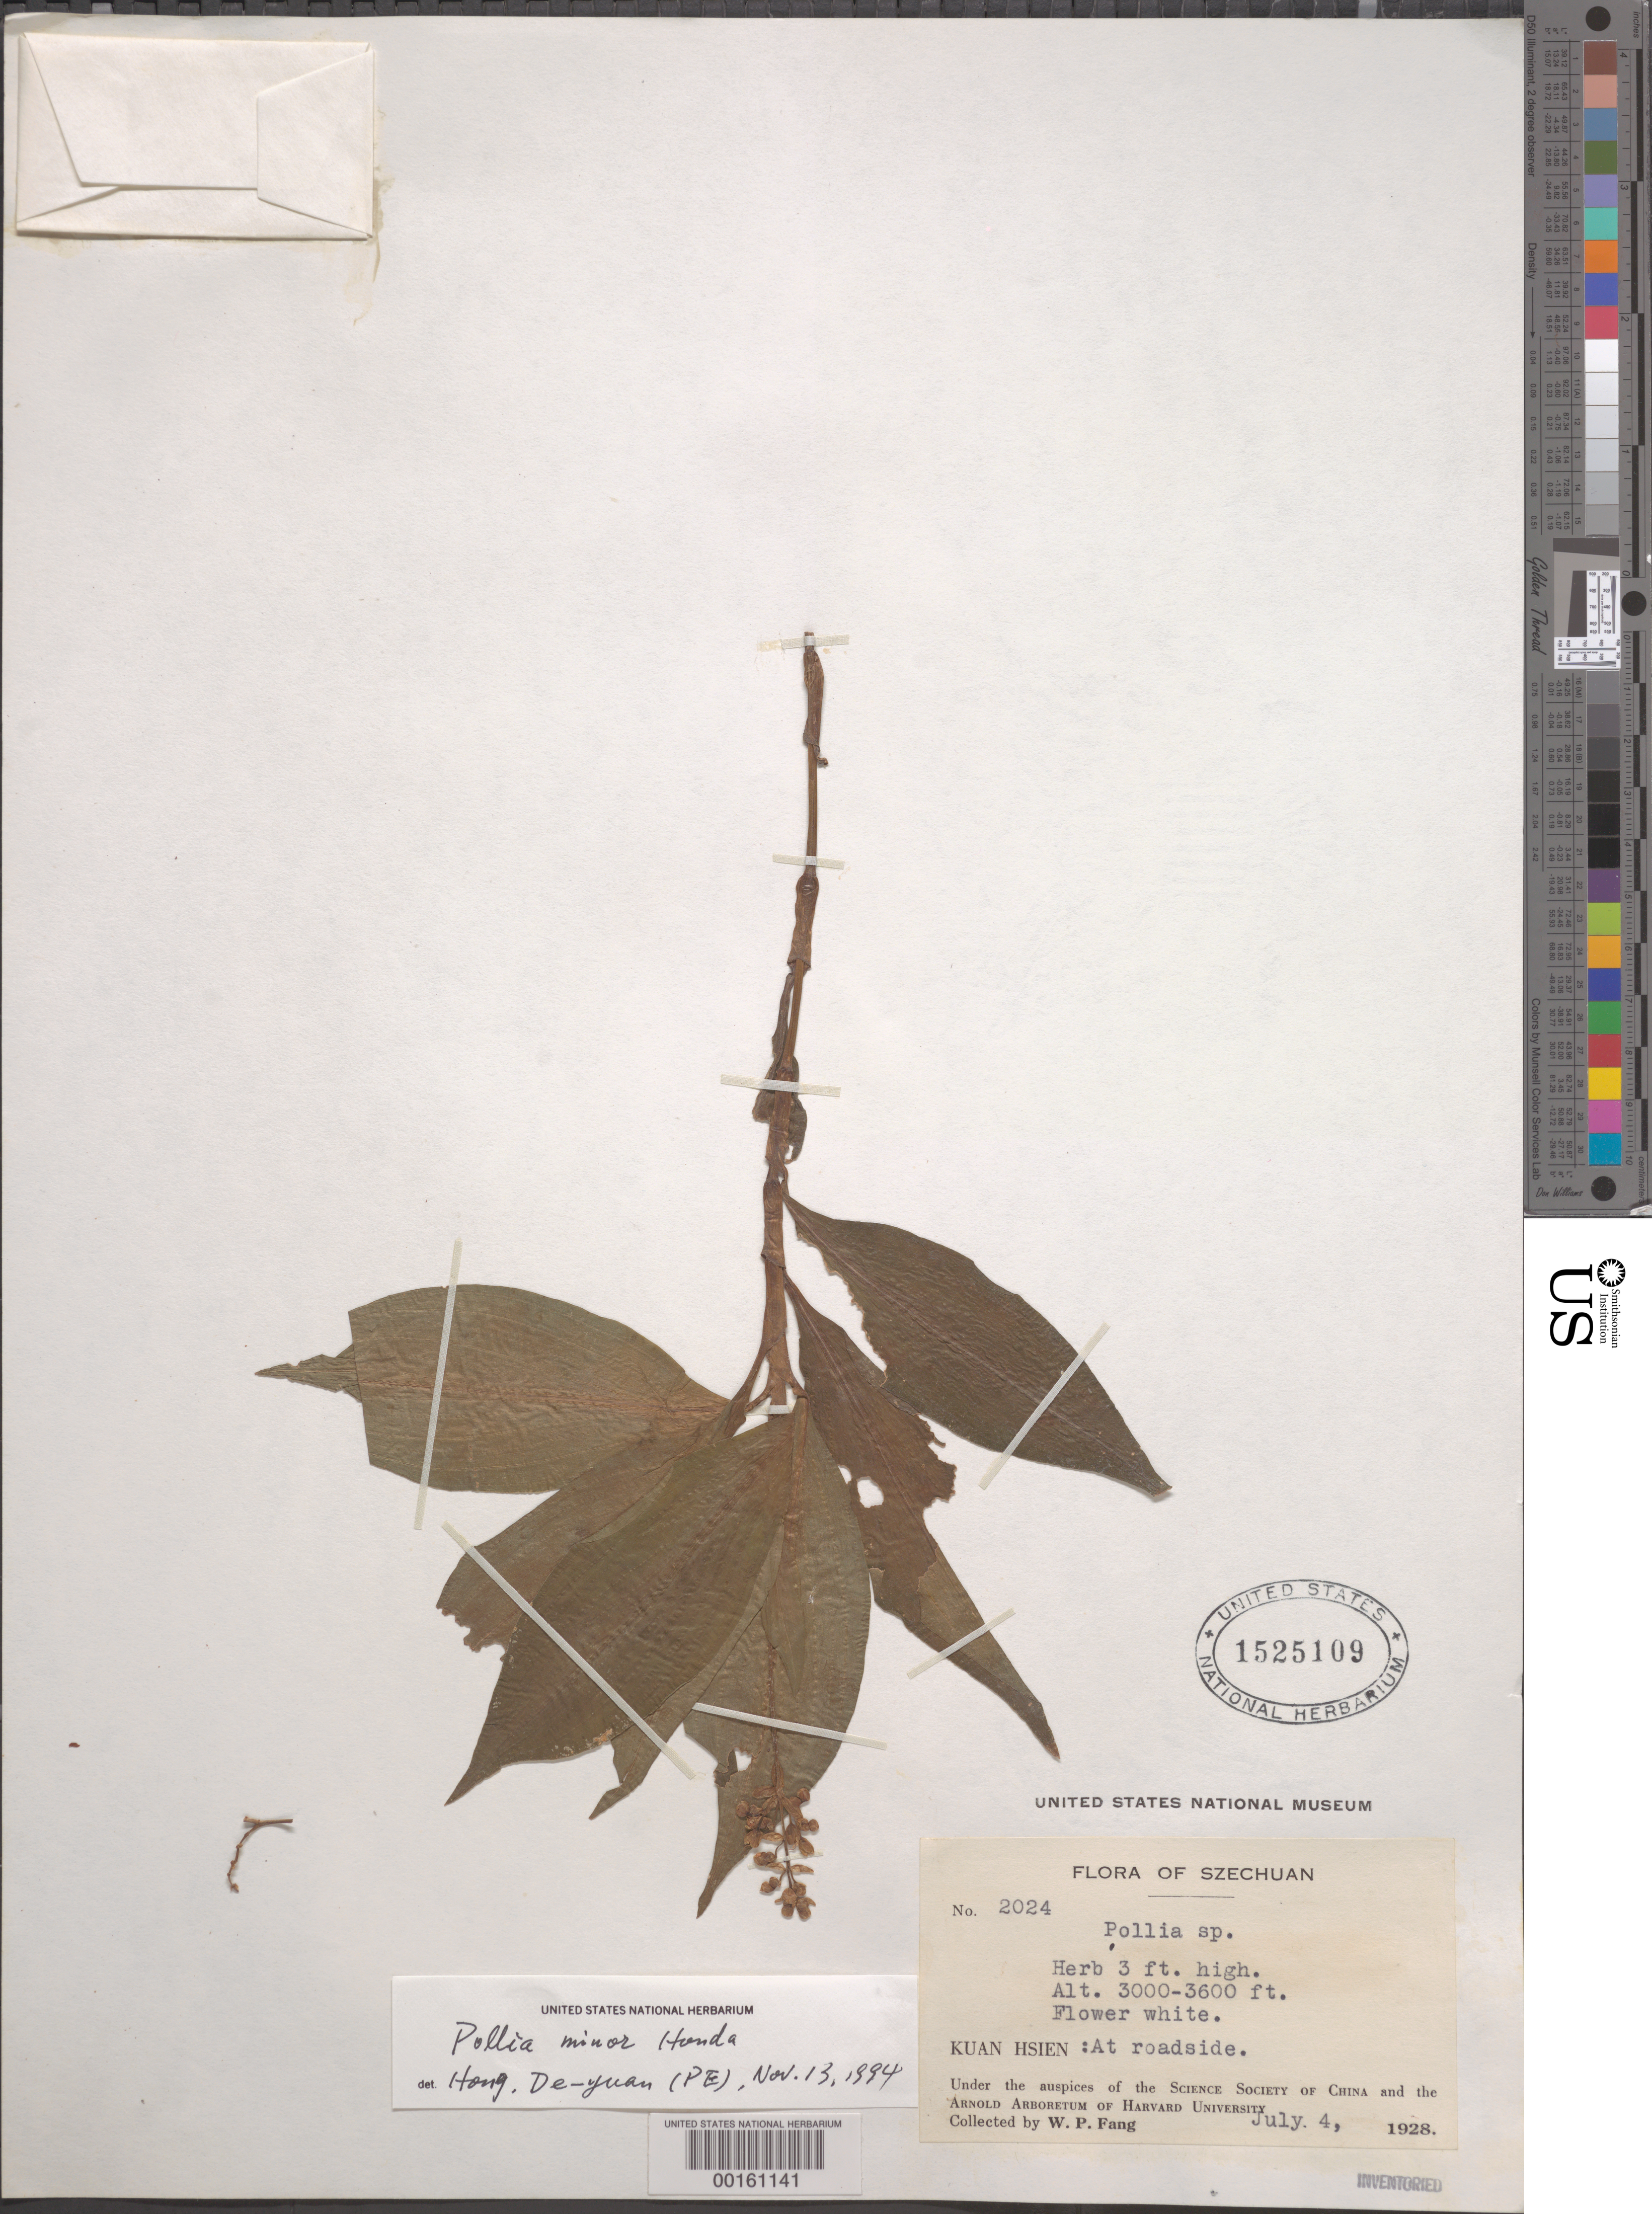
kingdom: Plantae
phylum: Tracheophyta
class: Liliopsida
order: Commelinales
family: Commelinaceae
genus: Pollia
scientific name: Pollia minor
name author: Honda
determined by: Hong, D. Y.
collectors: W. P. Fang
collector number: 2024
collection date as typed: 04 Jul 1928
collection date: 1928-07-04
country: China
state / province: Sichuan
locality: Kuan hsien, at roadside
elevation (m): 914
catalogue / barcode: US 1525109